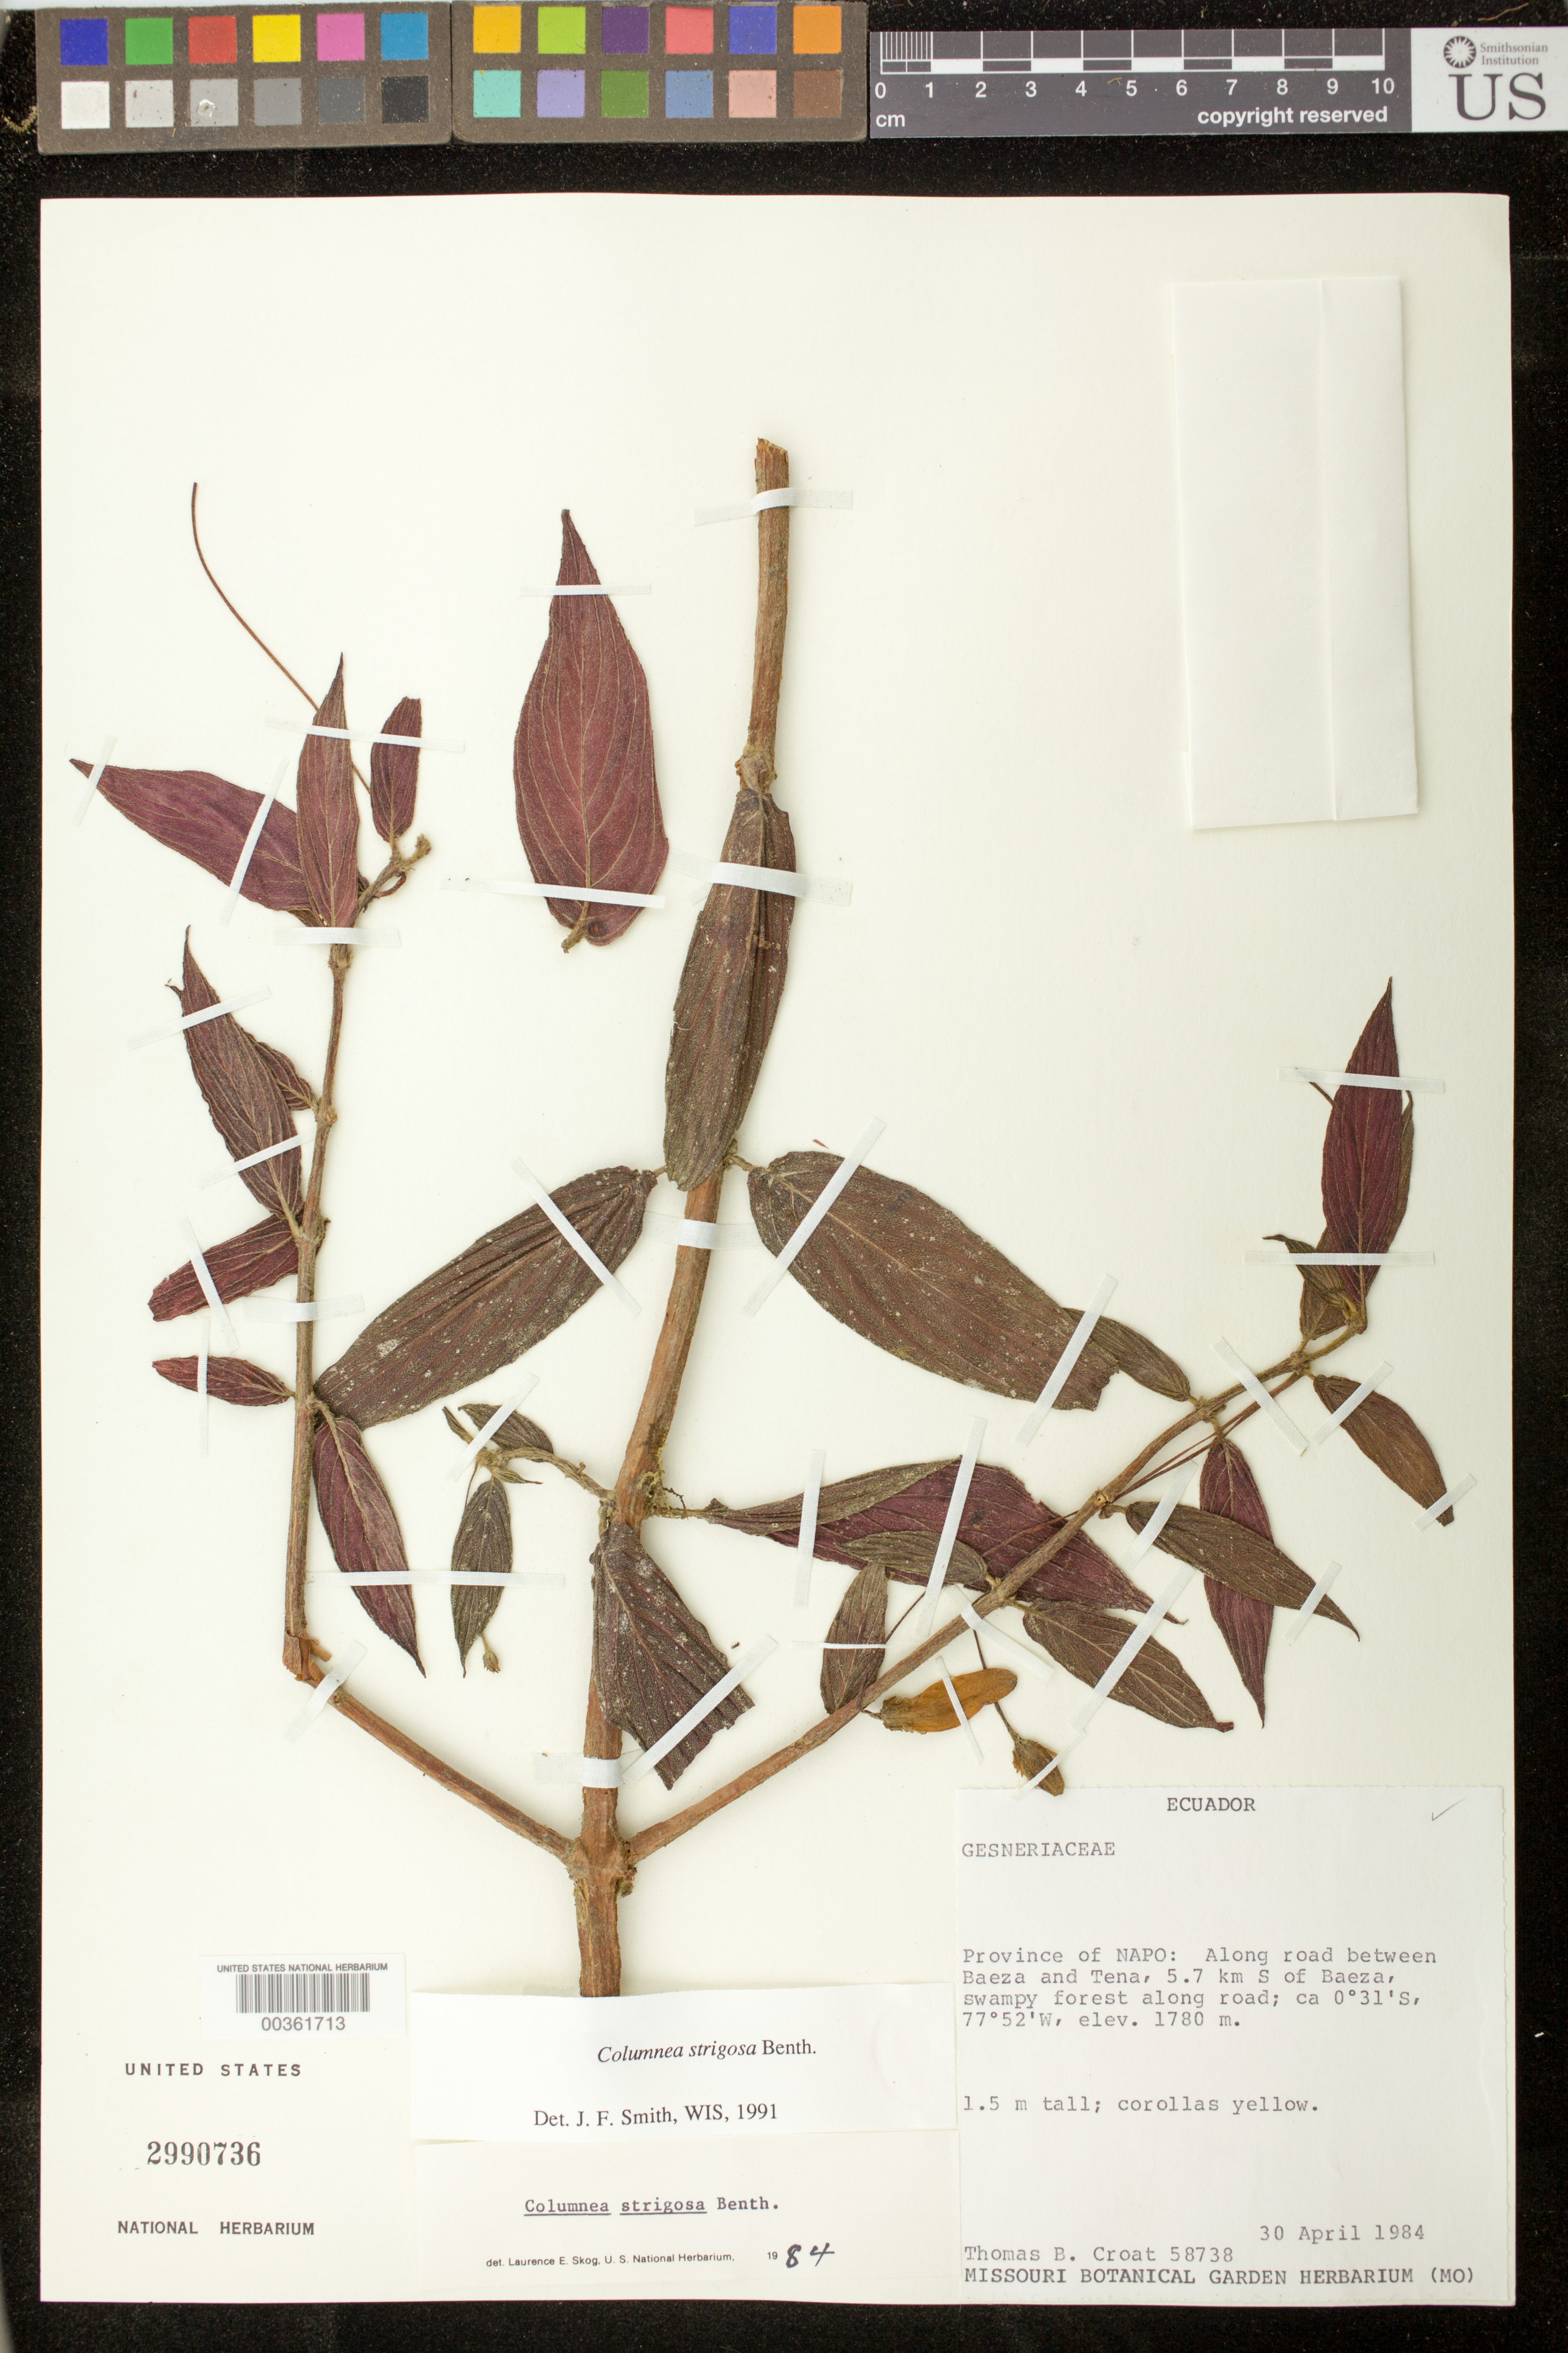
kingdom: Plantae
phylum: Tracheophyta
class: Magnoliopsida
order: Lamiales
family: Gesneriaceae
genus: Columnea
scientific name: Columnea strigosa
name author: Benth.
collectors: T. B. Croat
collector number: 58738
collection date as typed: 30 Apr 1984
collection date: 1984-04-30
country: Ecuador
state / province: Napo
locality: Along road between Baeza and Tena, 5.7 km S of Baeza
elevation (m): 1780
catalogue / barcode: US 2990736